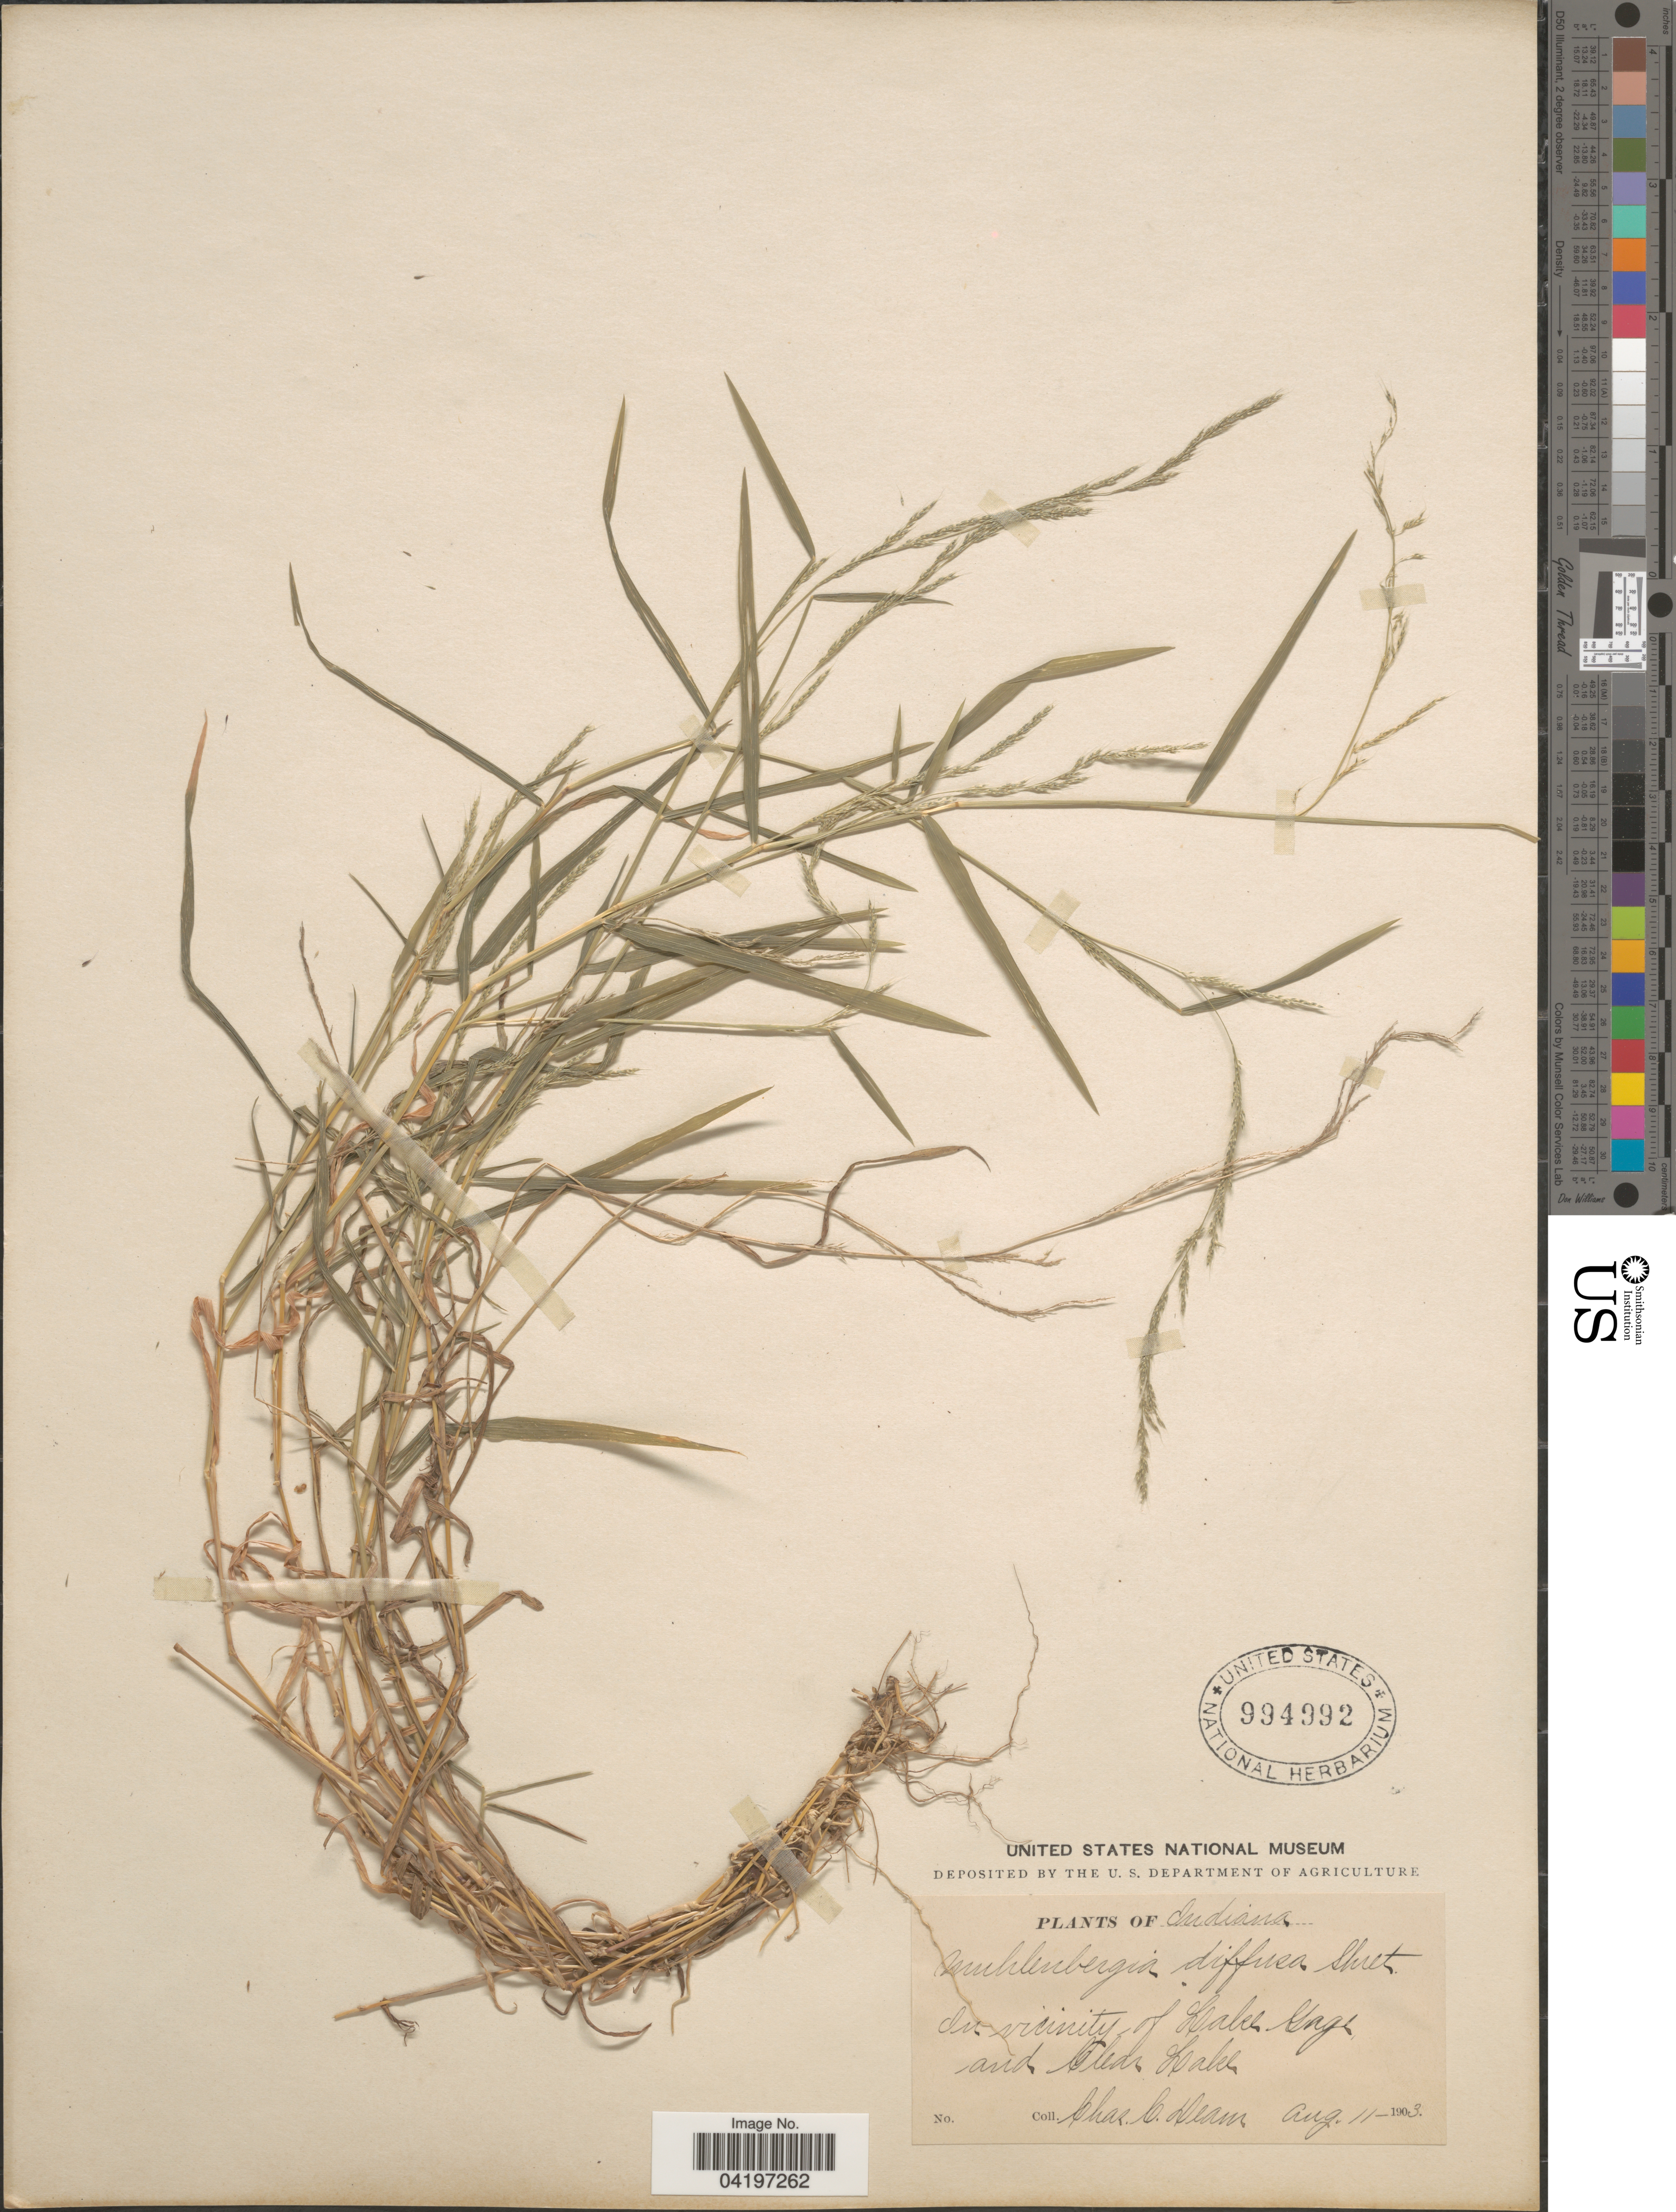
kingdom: Plantae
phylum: Tracheophyta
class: Liliopsida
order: Poales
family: Poaceae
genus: Muhlenbergia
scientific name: Muhlenbergia schreberi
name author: J.F. Gmel.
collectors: C. C. Deam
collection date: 1903-08-11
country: United States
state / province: Indiana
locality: In vicinity of Lake Sage and Clear Lake.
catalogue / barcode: US 994992